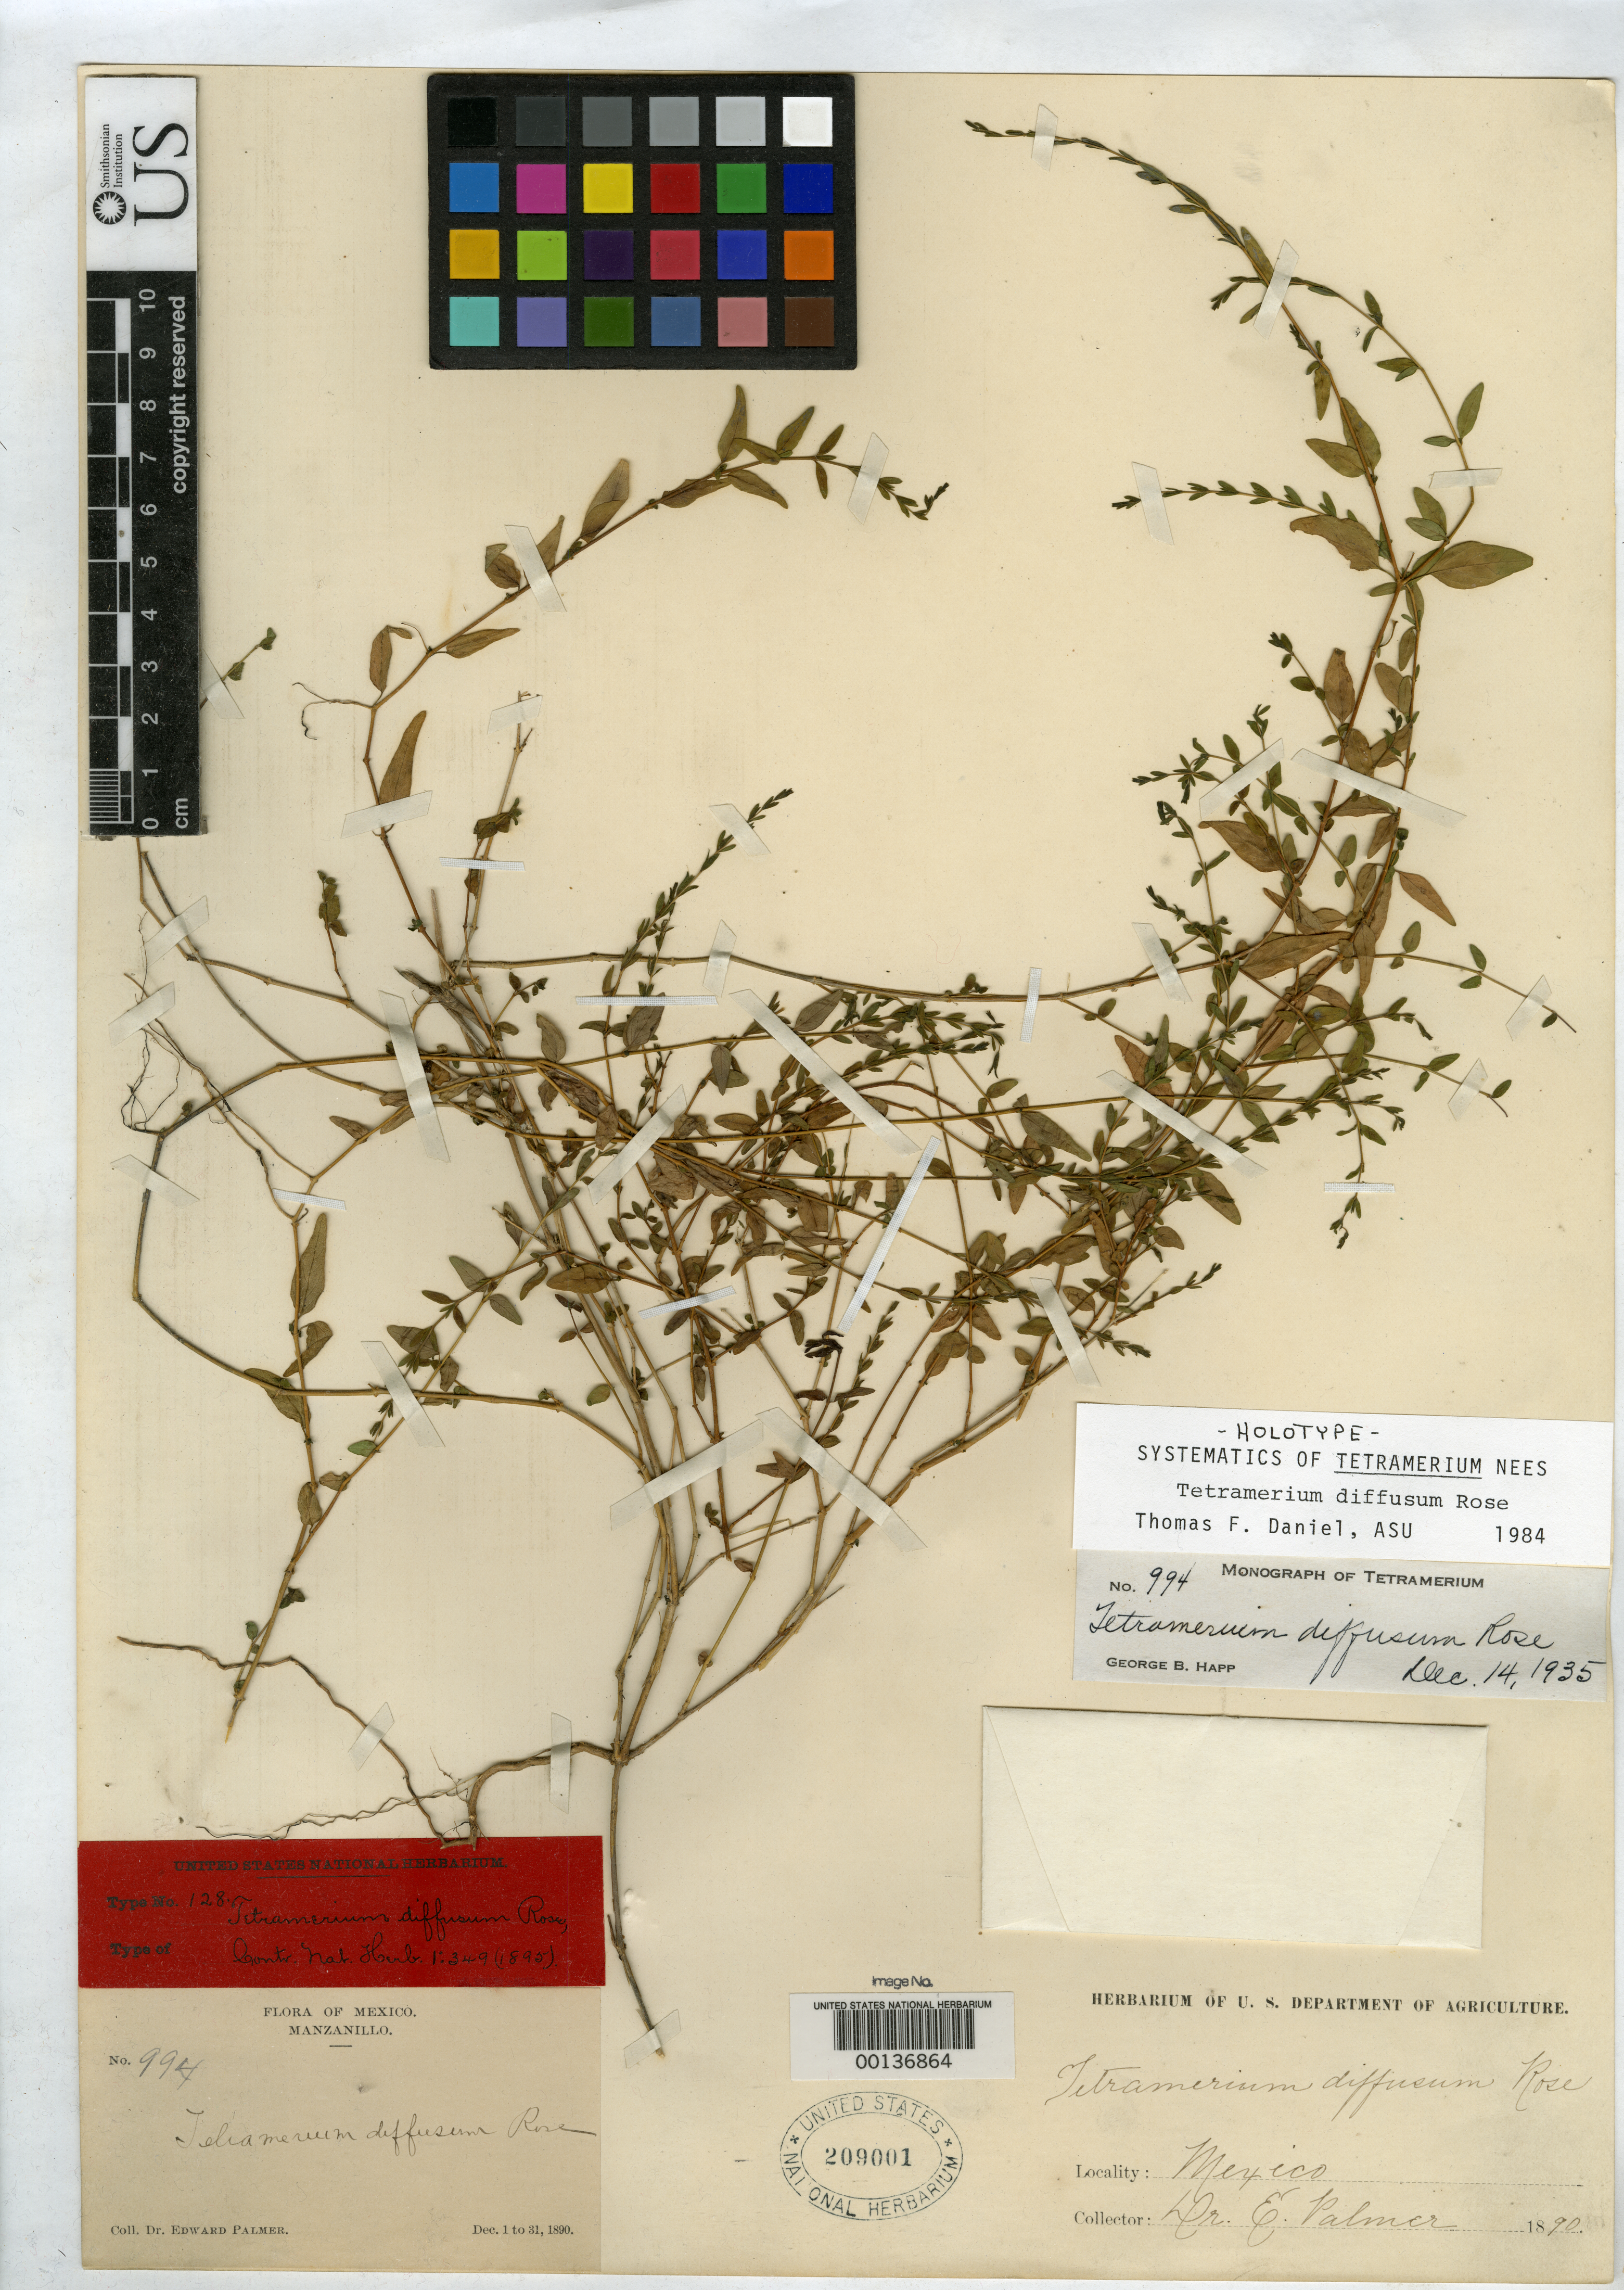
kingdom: Plantae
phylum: Tracheophyta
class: Magnoliopsida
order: Lamiales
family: Acanthaceae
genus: Tetramerium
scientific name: Tetramerium diffusum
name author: Rose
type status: Isolectotype; Syntype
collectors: E. Palmer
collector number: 994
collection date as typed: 01 Dec 1890 to 31 Dec 1890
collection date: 1890-12-01/1890-12-31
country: Mexico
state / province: Colima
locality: Manzanillo.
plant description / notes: One of two original US sheets (USNH 00209001, 00209002); annotations by Happ (1935) and Daniel (1984) disagree on which sheet is holotype (neither author explicitly lectotypified); earlier annotation by Happ probably establishes 209002 as lectotype.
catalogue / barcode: US 209001